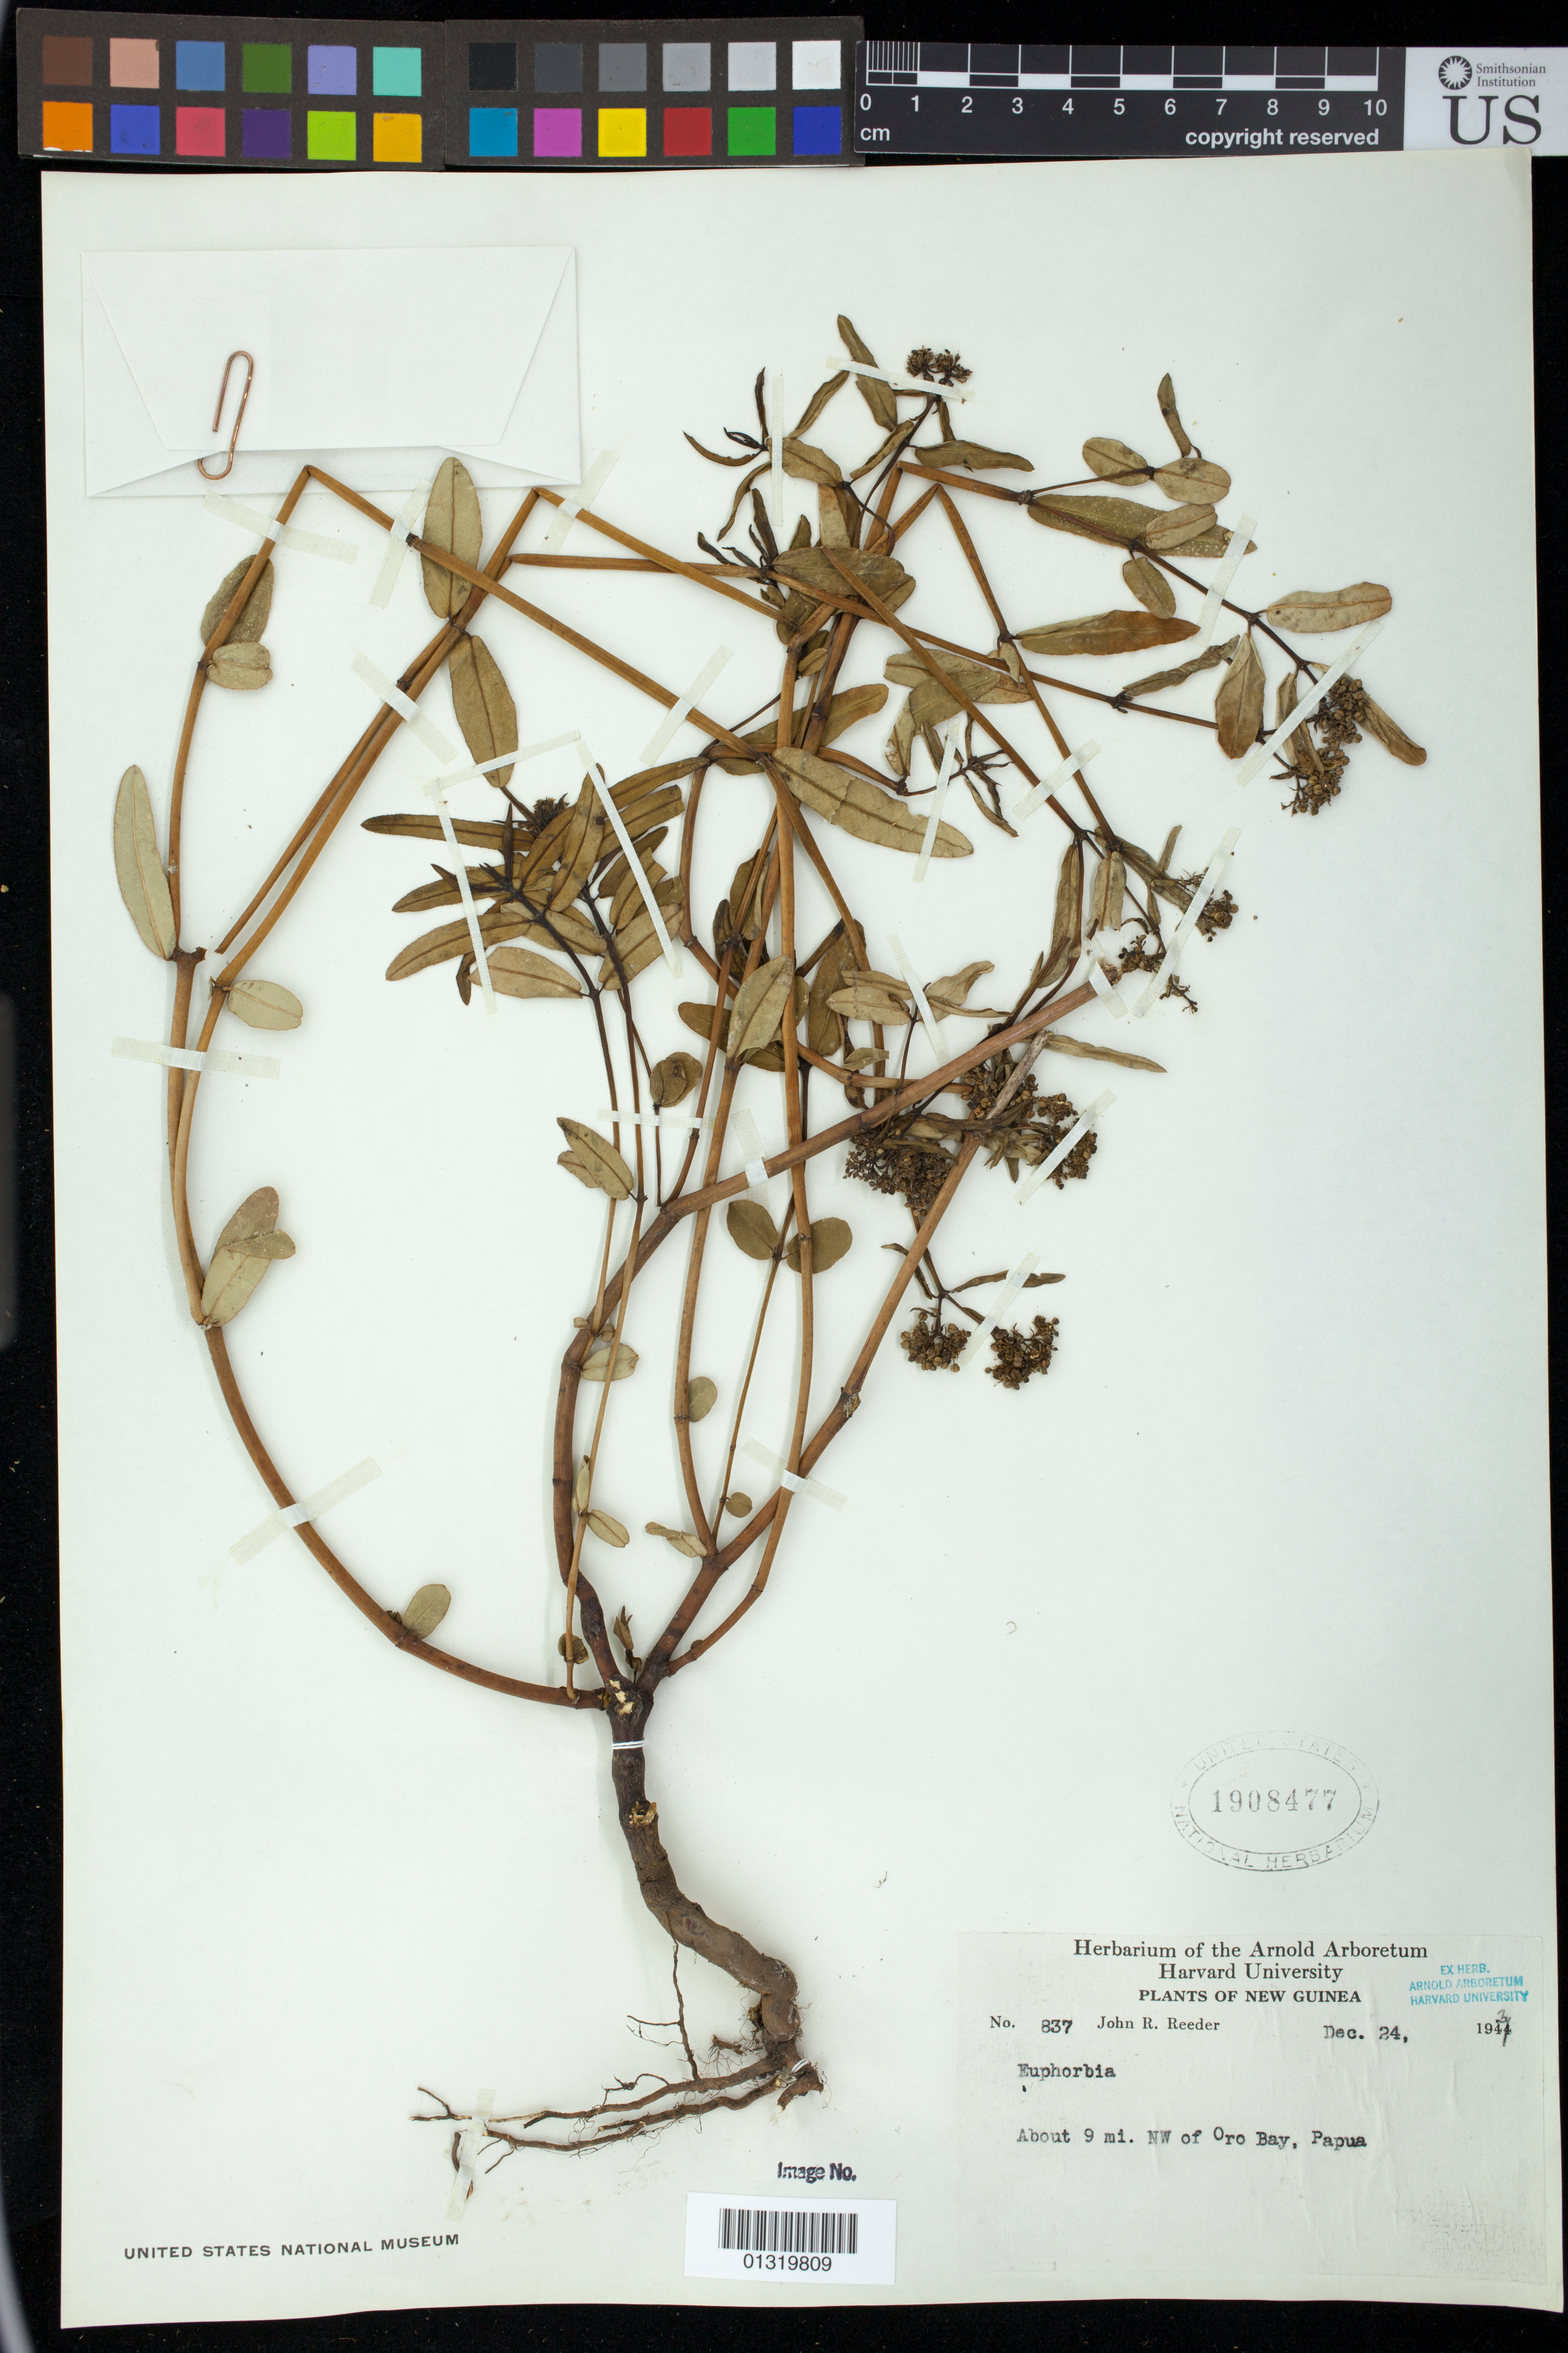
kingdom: Plantae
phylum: Tracheophyta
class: Magnoliopsida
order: Malpighiales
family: Euphorbiaceae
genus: Euphorbia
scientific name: Euphorbia sp.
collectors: J. R. Reeder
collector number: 837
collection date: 1943-12-24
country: Papua New Guinea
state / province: Northern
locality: About 9 mi. NW of Oro Bay, Papua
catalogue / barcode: US 1908477